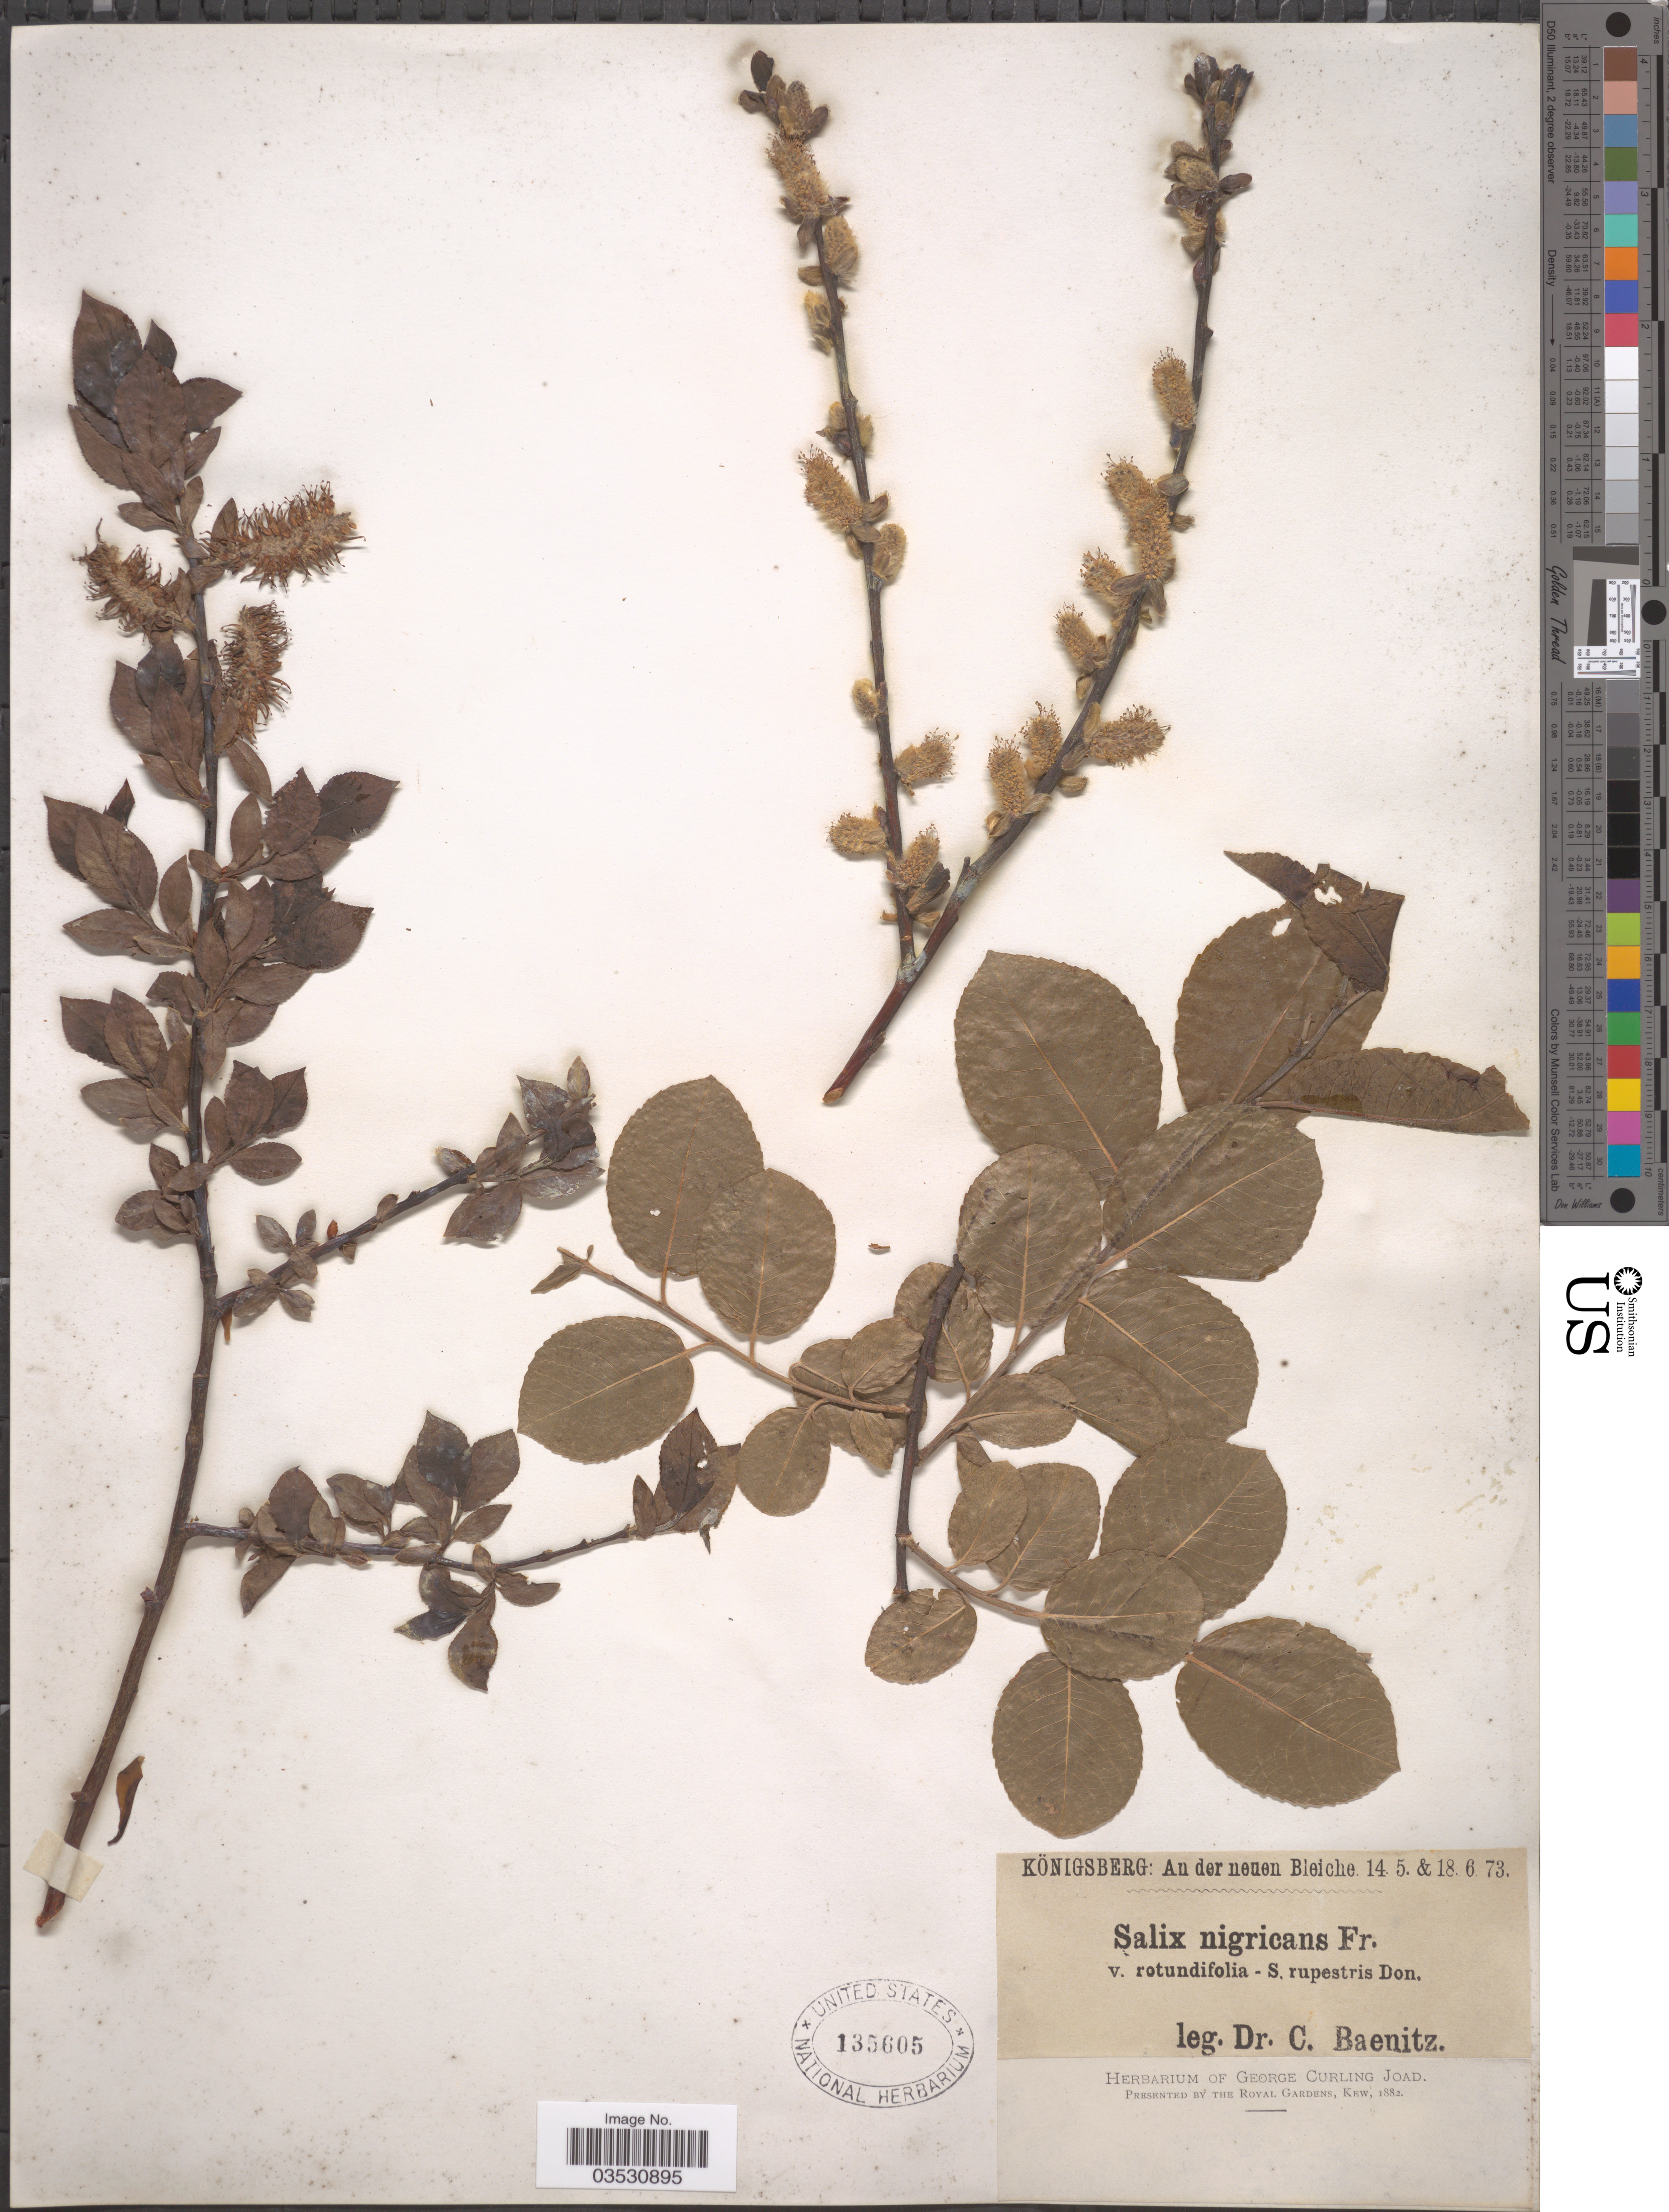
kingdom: Plantae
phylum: Tracheophyta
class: Magnoliopsida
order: Malpighiales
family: Salicaceae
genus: Salix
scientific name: Salix nigricans var. rotundifolia x S. rupestris Donn ex Sm.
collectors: C. G. Baenitz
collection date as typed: Transcribed d/m/y: 14/5/73 to 18/6/73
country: Russian Federation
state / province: Kaliningrad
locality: Königsberg: An der neuen Bleiche.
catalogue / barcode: US 135605